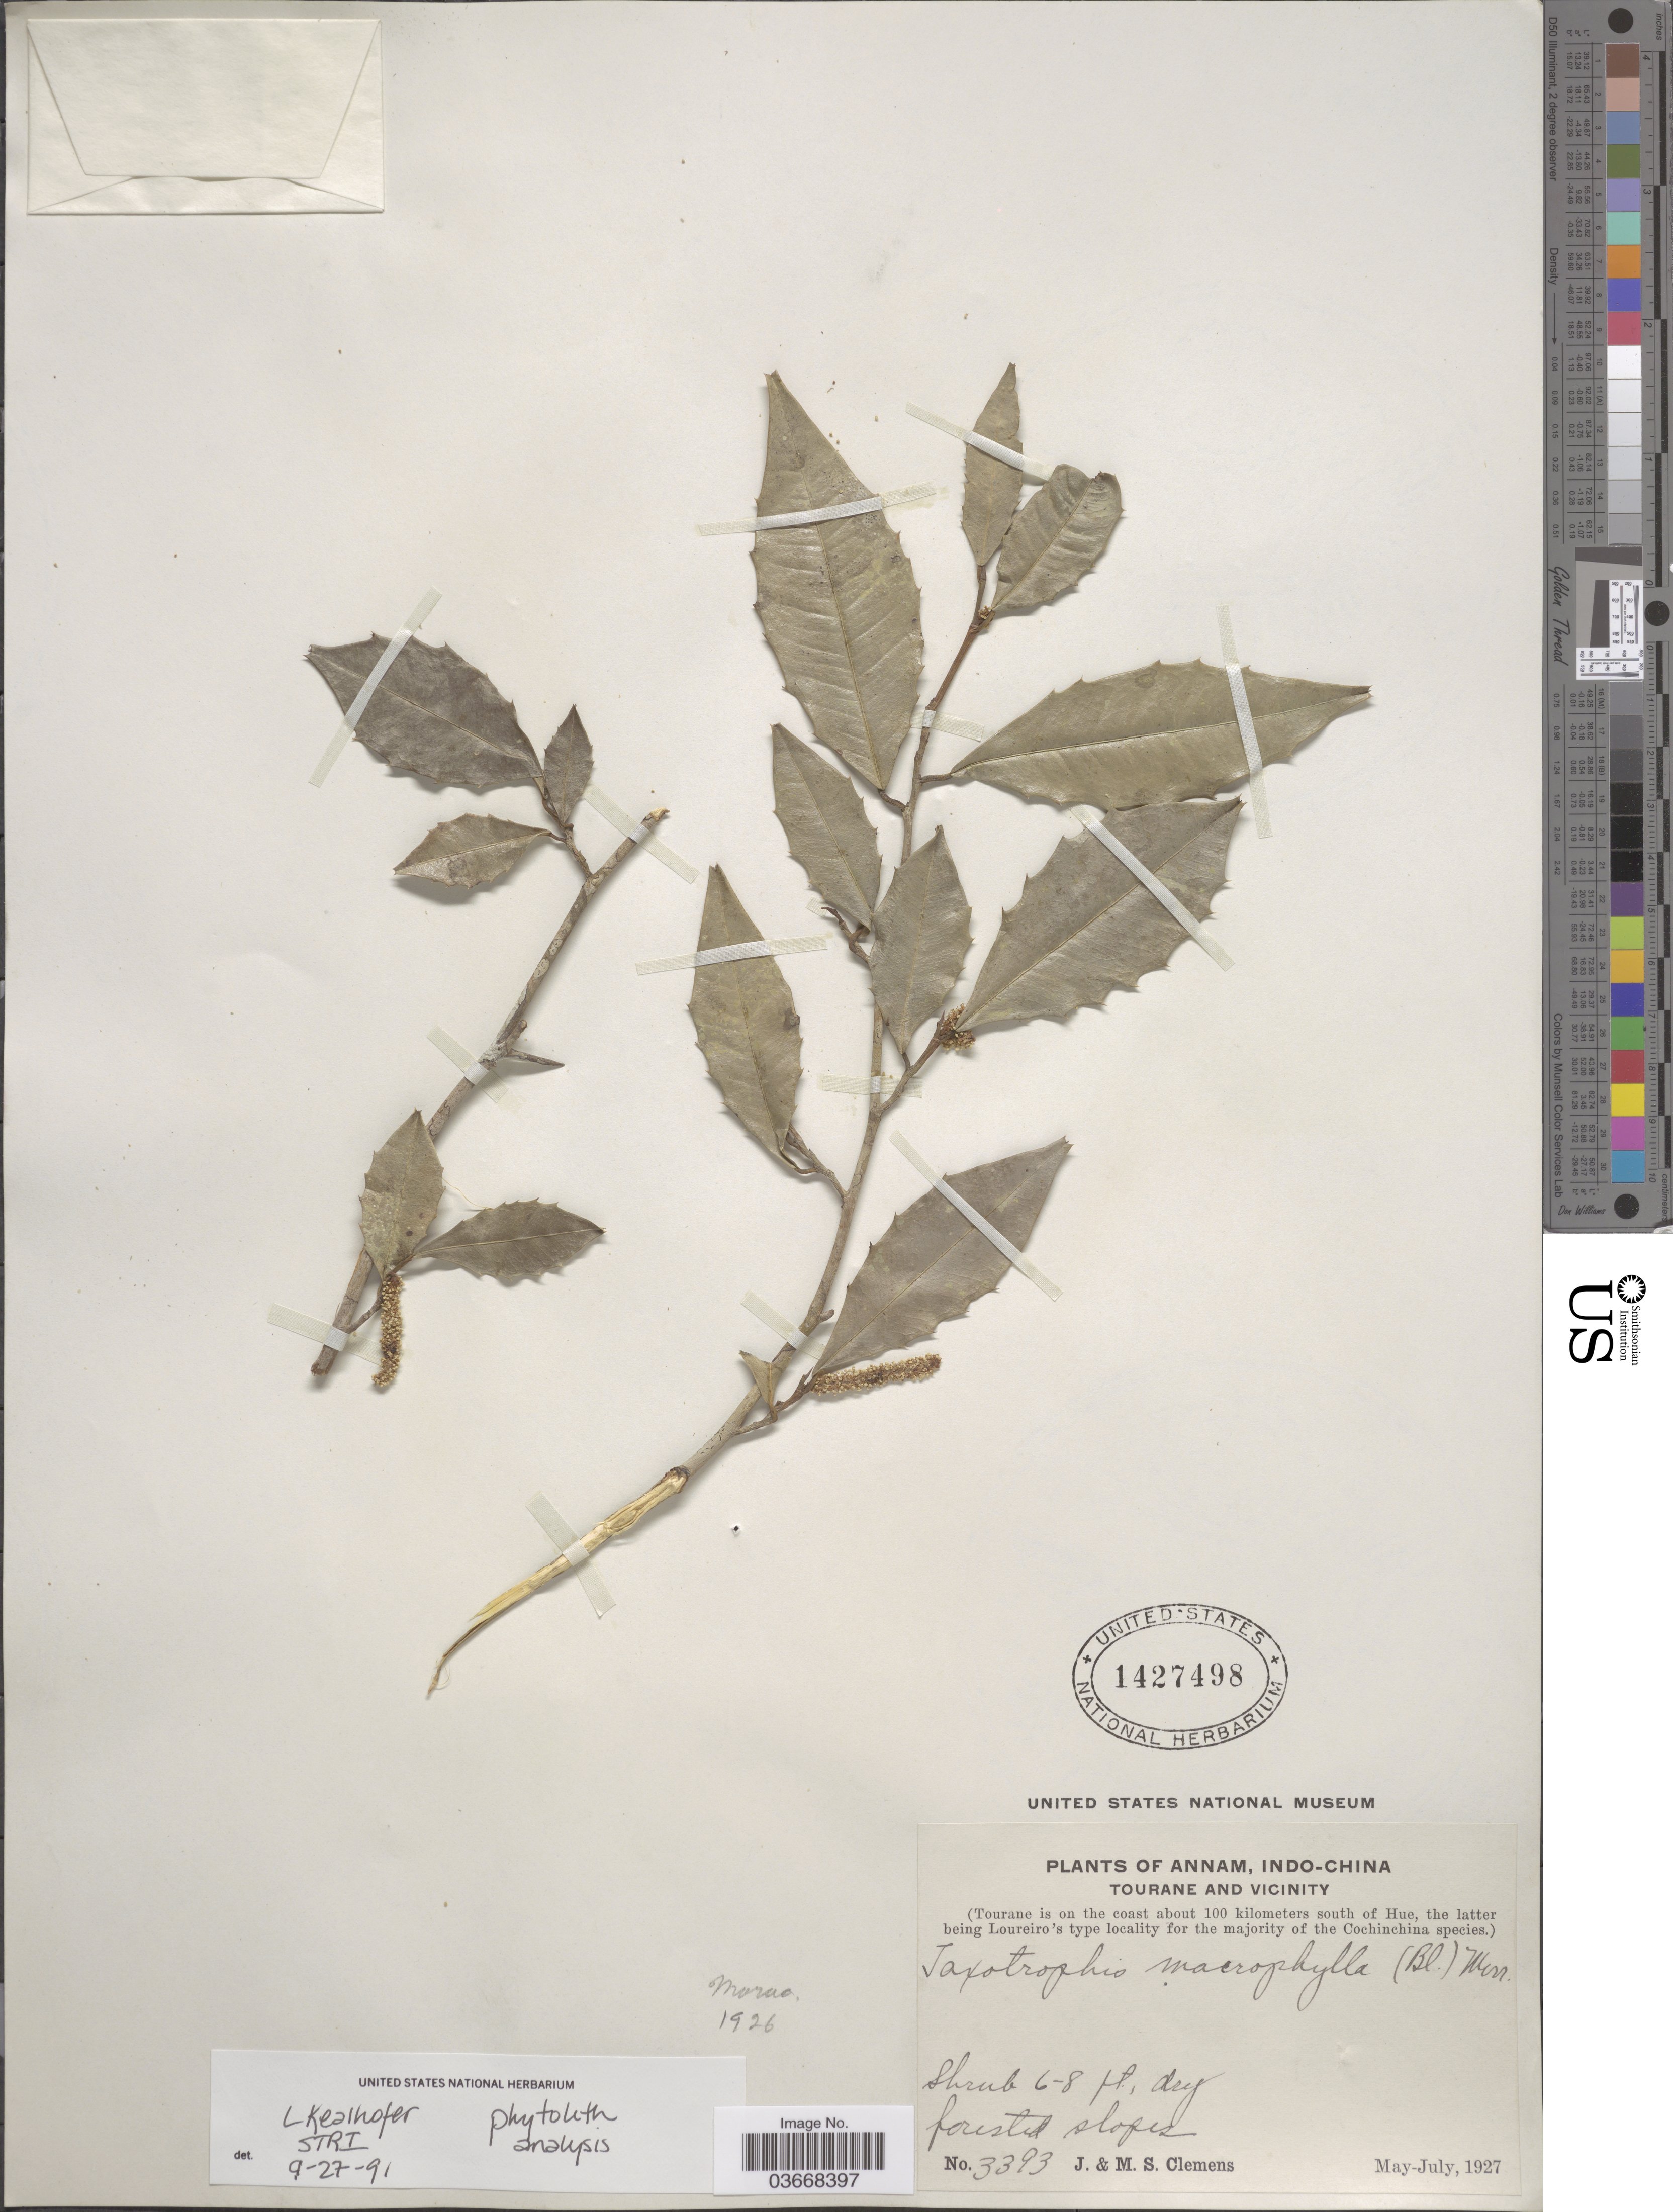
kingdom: Plantae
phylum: Tracheophyta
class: Magnoliopsida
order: Rosales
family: Moraceae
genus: Taxotrophis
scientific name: Taxotrophis ilicifolia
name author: (Kurz) S. Vidal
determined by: Strong, Mark T., (BOT), Smithsonian Institution - National Museum of Natural History (UNITED STATES)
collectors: J. Clemens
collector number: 3393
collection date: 1927-05/1927-07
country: Vietnam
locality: Annam. Tourane and vicinity. Tourane is on the coast about 100 kilometers south of Hue.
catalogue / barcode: US 1427498